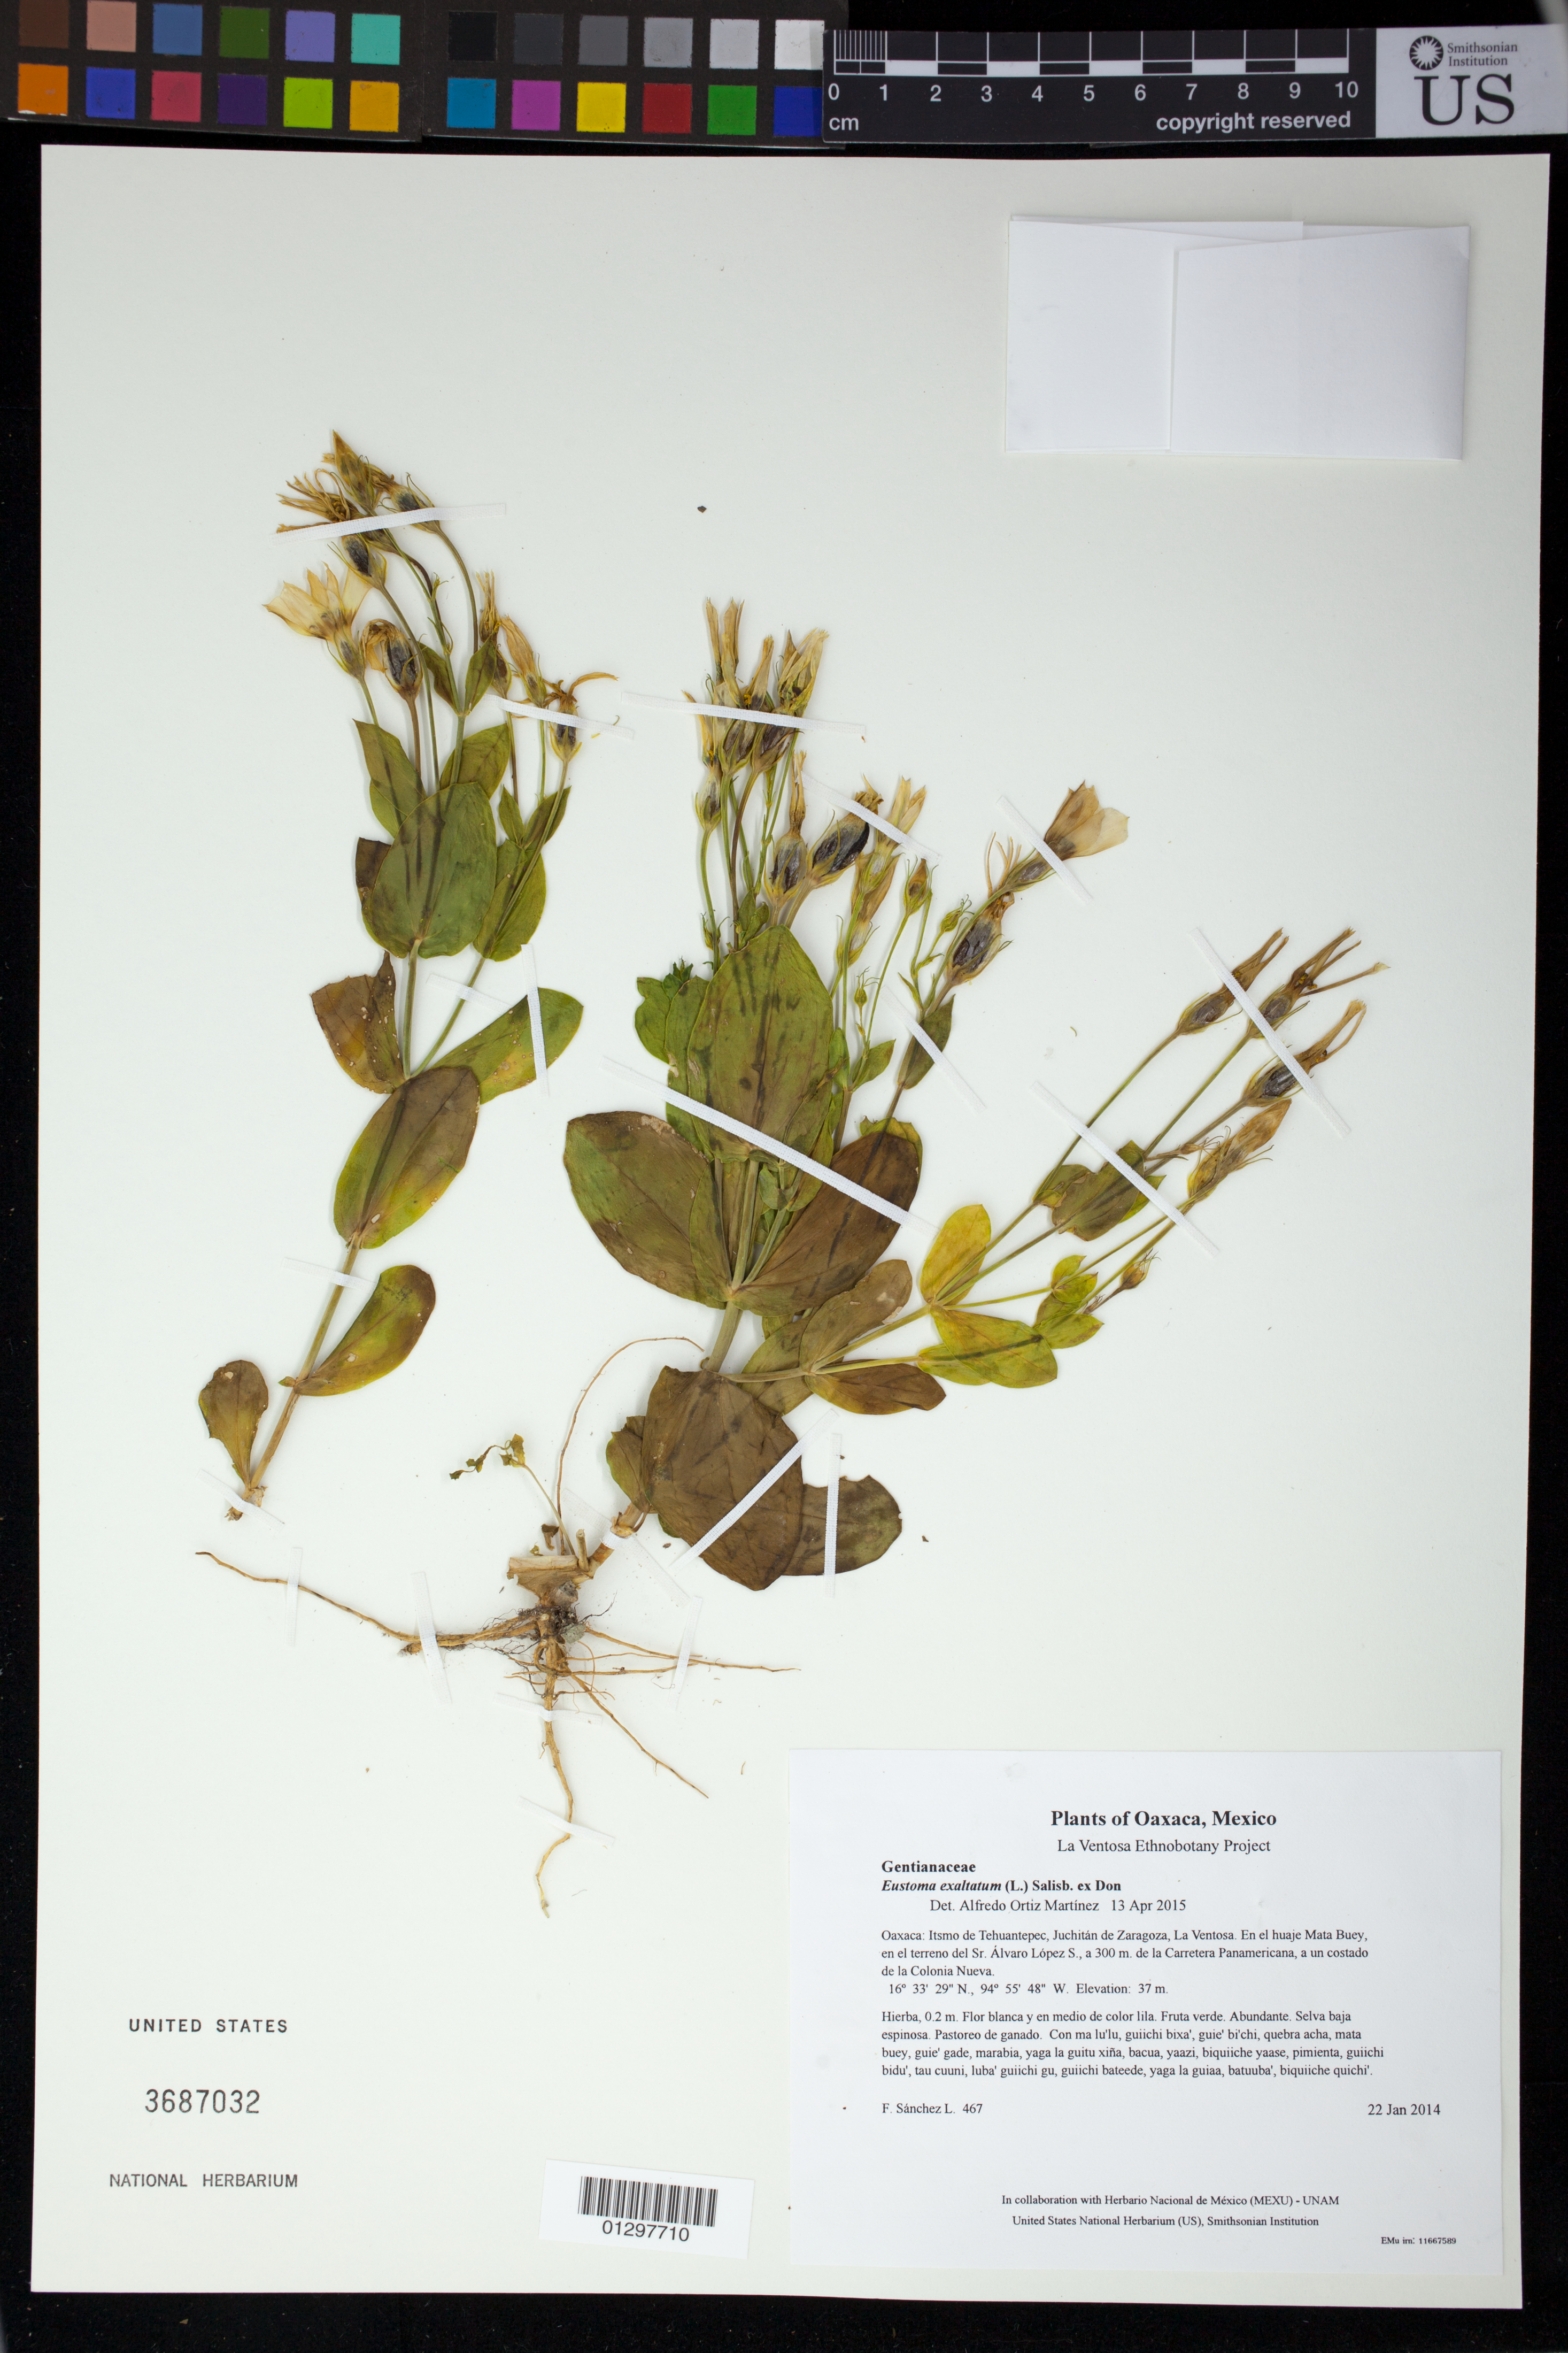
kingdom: Plantae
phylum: Tracheophyta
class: Magnoliopsida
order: Gentianales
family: Gentianaceae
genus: Eustoma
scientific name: Eustoma exaltatum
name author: (L.) Salisb. ex Don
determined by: Ortiz Martínez, Alfredo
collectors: F. Sánchez L.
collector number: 467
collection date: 2014-01-22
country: Mexico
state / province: Oaxaca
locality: Itsmo de Tehuantepec, Juchitán de Zaragoza, La Ventosa. En el huaje Mata Buey, en el terreno del Sr. Álvaro López S., a 300 m. de la Carretera Panamericana, a un costado de la Colonia Nueva.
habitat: Selva baja espinosa. Pastoreo de ganado.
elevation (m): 37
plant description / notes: JEBOT, MEXU, SERO, US; Guixi laguna. 0.2 m. Guie' naquichi' ne galahui' lila. Cuaananaxhi naga'. Stale.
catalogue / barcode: US 3687032